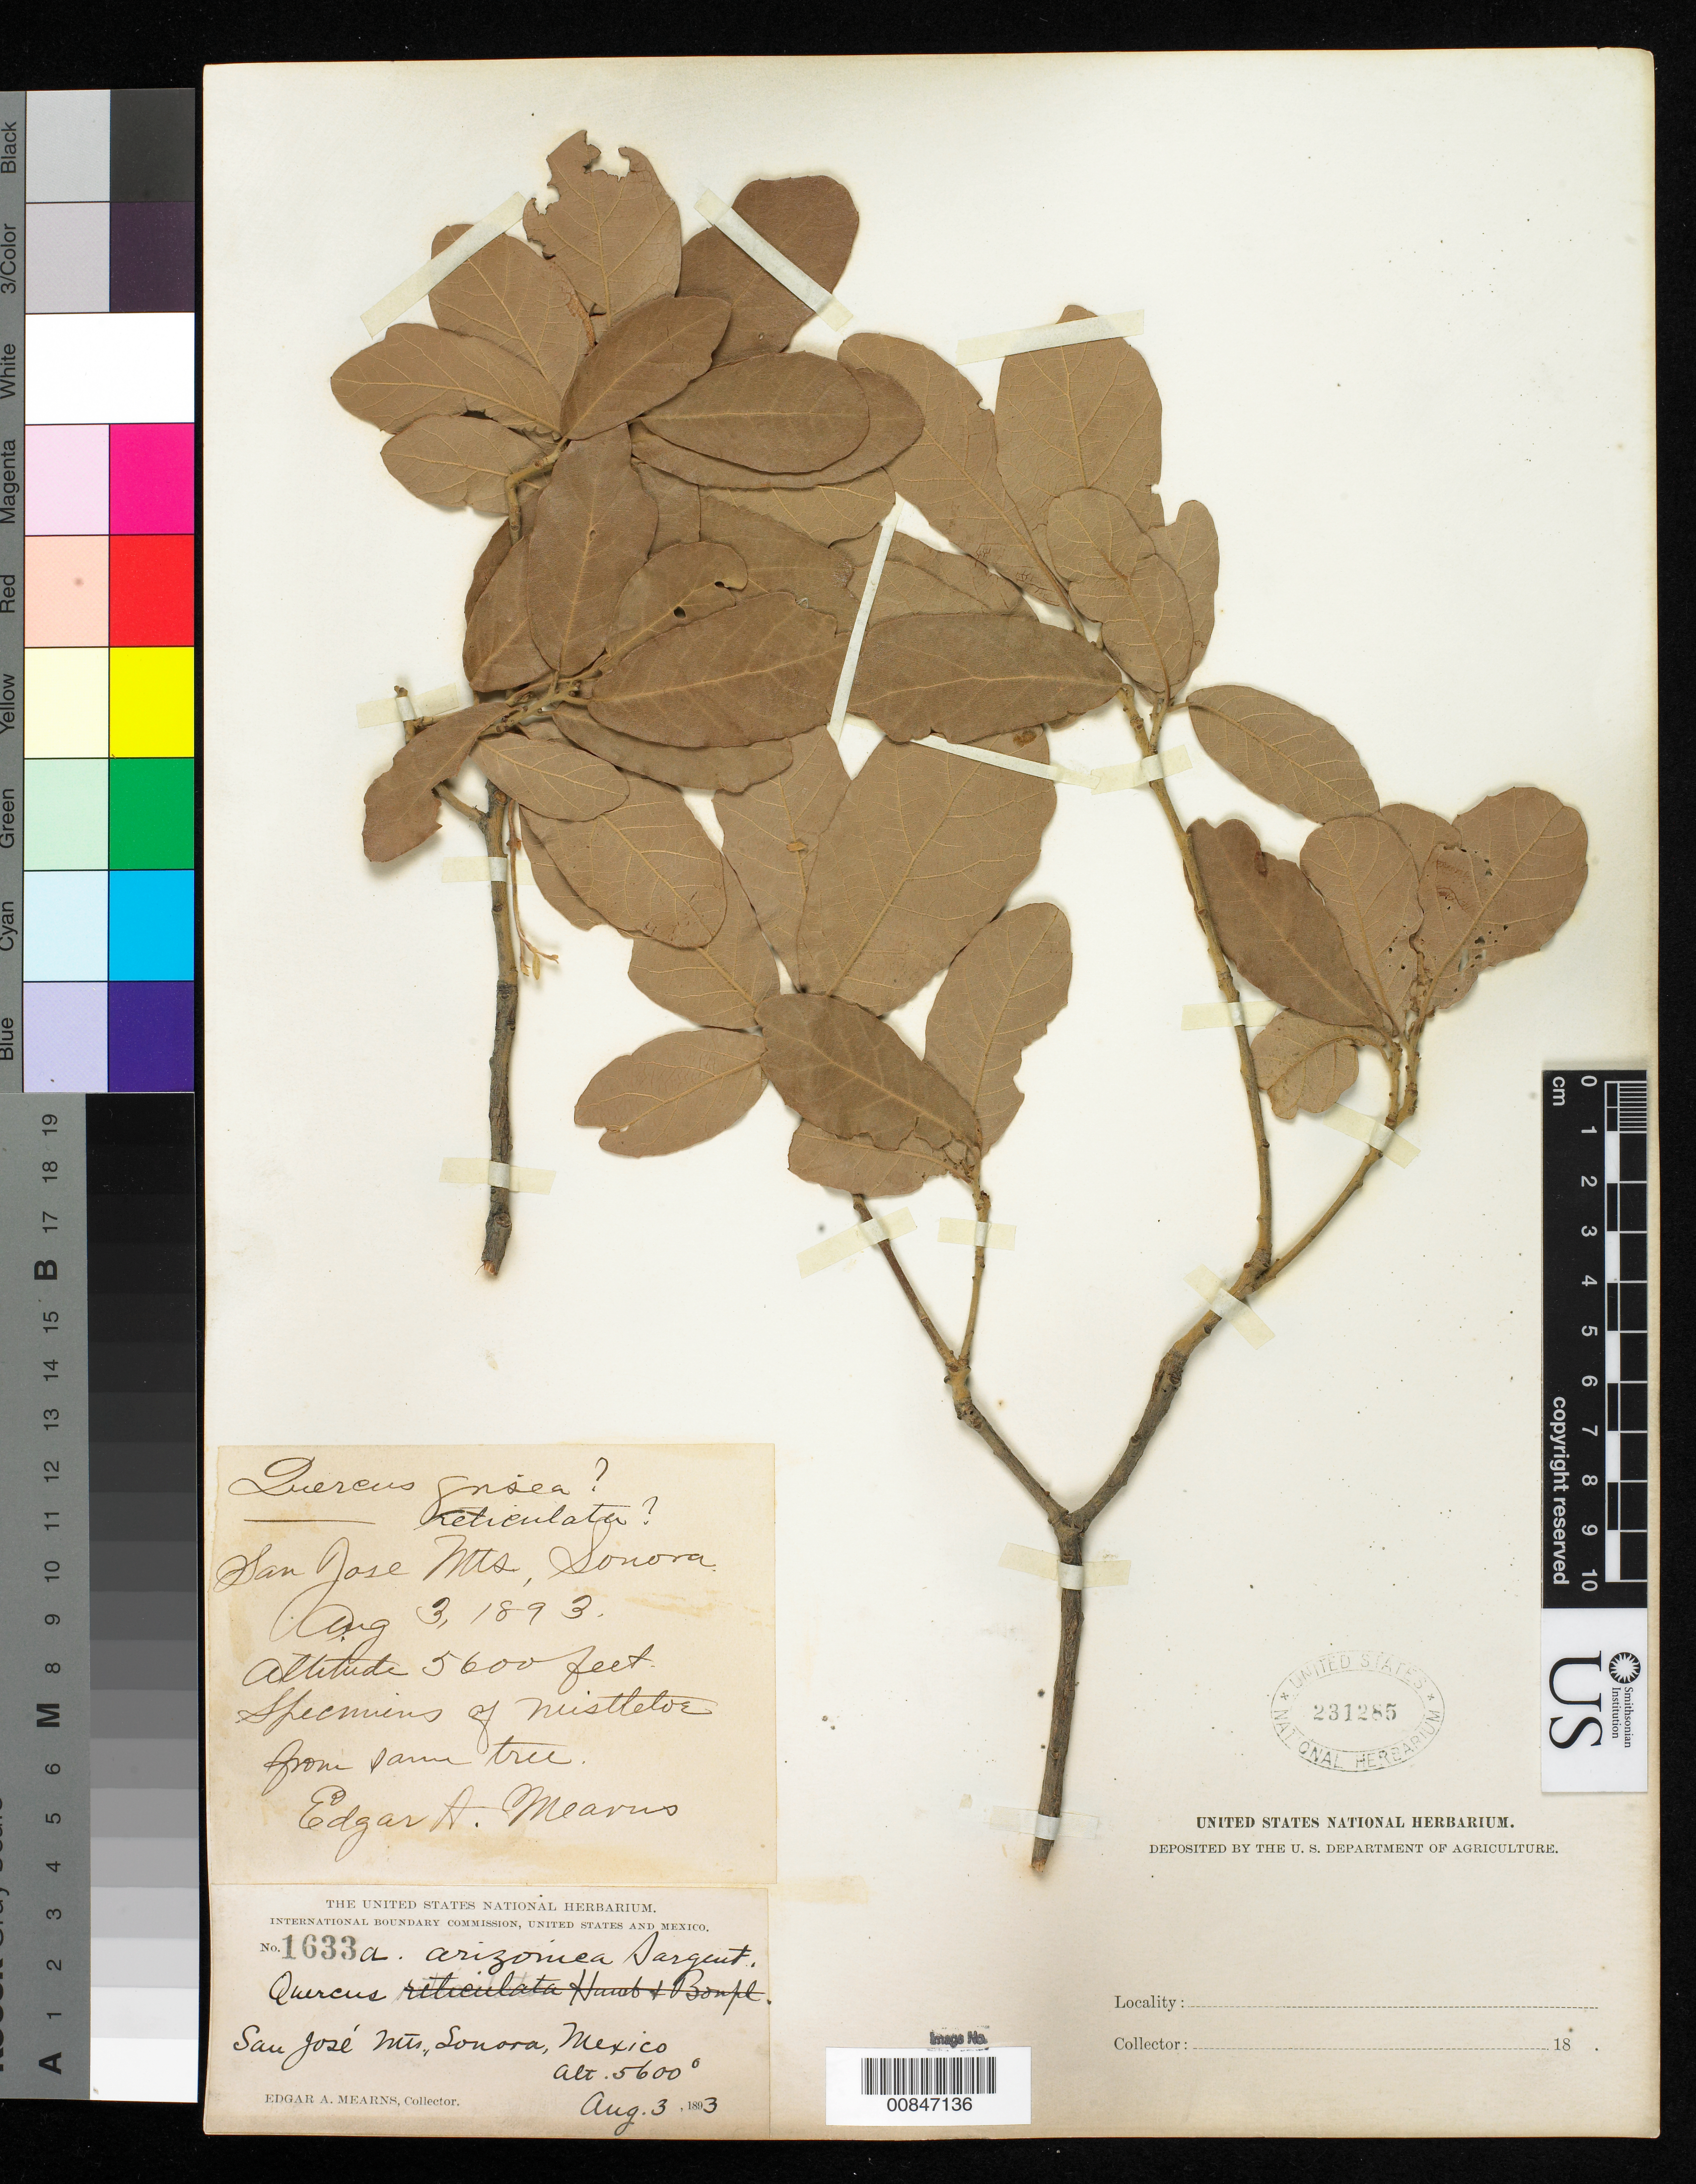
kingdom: Plantae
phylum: Tracheophyta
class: Magnoliopsida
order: Fagales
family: Fagaceae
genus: Quercus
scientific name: Quercus arizonica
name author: Sarg.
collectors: E. A. Mearns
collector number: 1633a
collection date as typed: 03 Aug 1893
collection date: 1893-08-03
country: Mexico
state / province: Sonora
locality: San José Mts., Sonora.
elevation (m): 1707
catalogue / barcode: US 231285